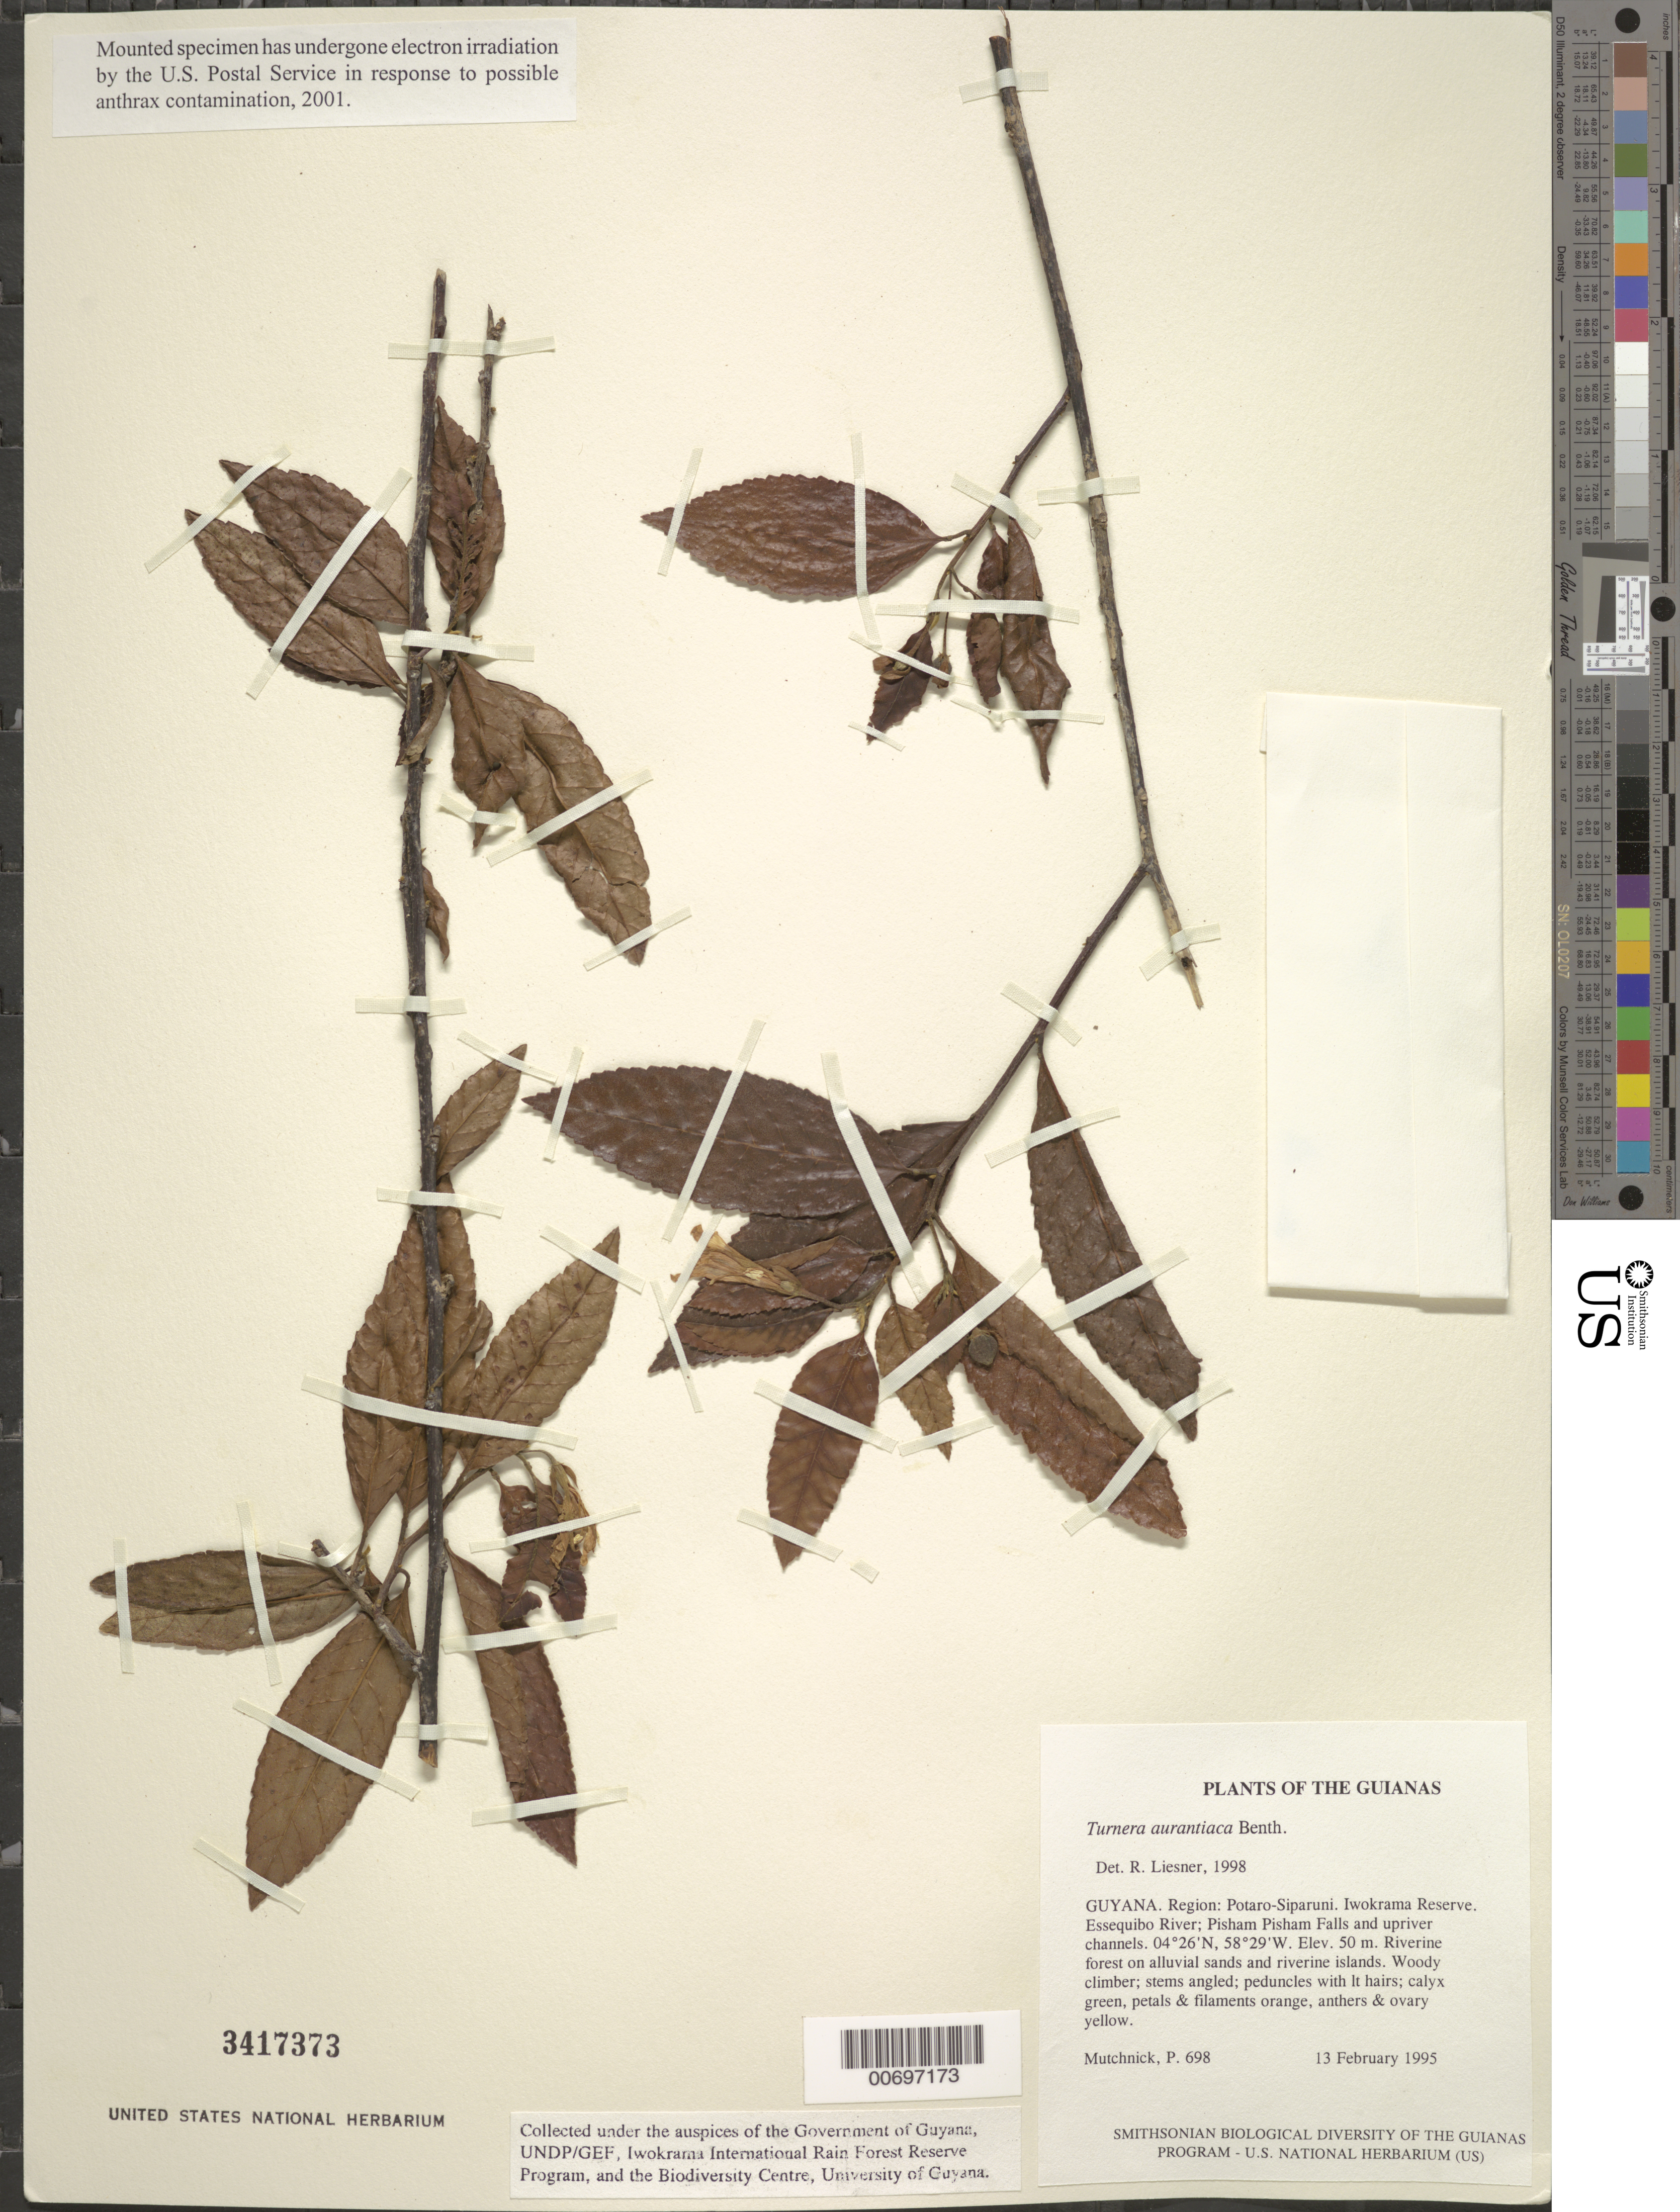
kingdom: Plantae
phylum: Tracheophyta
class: Magnoliopsida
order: Malpighiales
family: Turneraceae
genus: Turnera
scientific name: Turnera aurantiaca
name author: Benth.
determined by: Liesner, R. L.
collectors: P. Mutchnick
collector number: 698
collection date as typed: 13 February 1995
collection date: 1995-02-13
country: Guyana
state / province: Potaro-Siparuni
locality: Iwokrama Reserve. Essequibo River; Pisham Pisham Falls and upriver channels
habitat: Riverine forest on alluvial sands and riverine islands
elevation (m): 50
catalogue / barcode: US 3417373